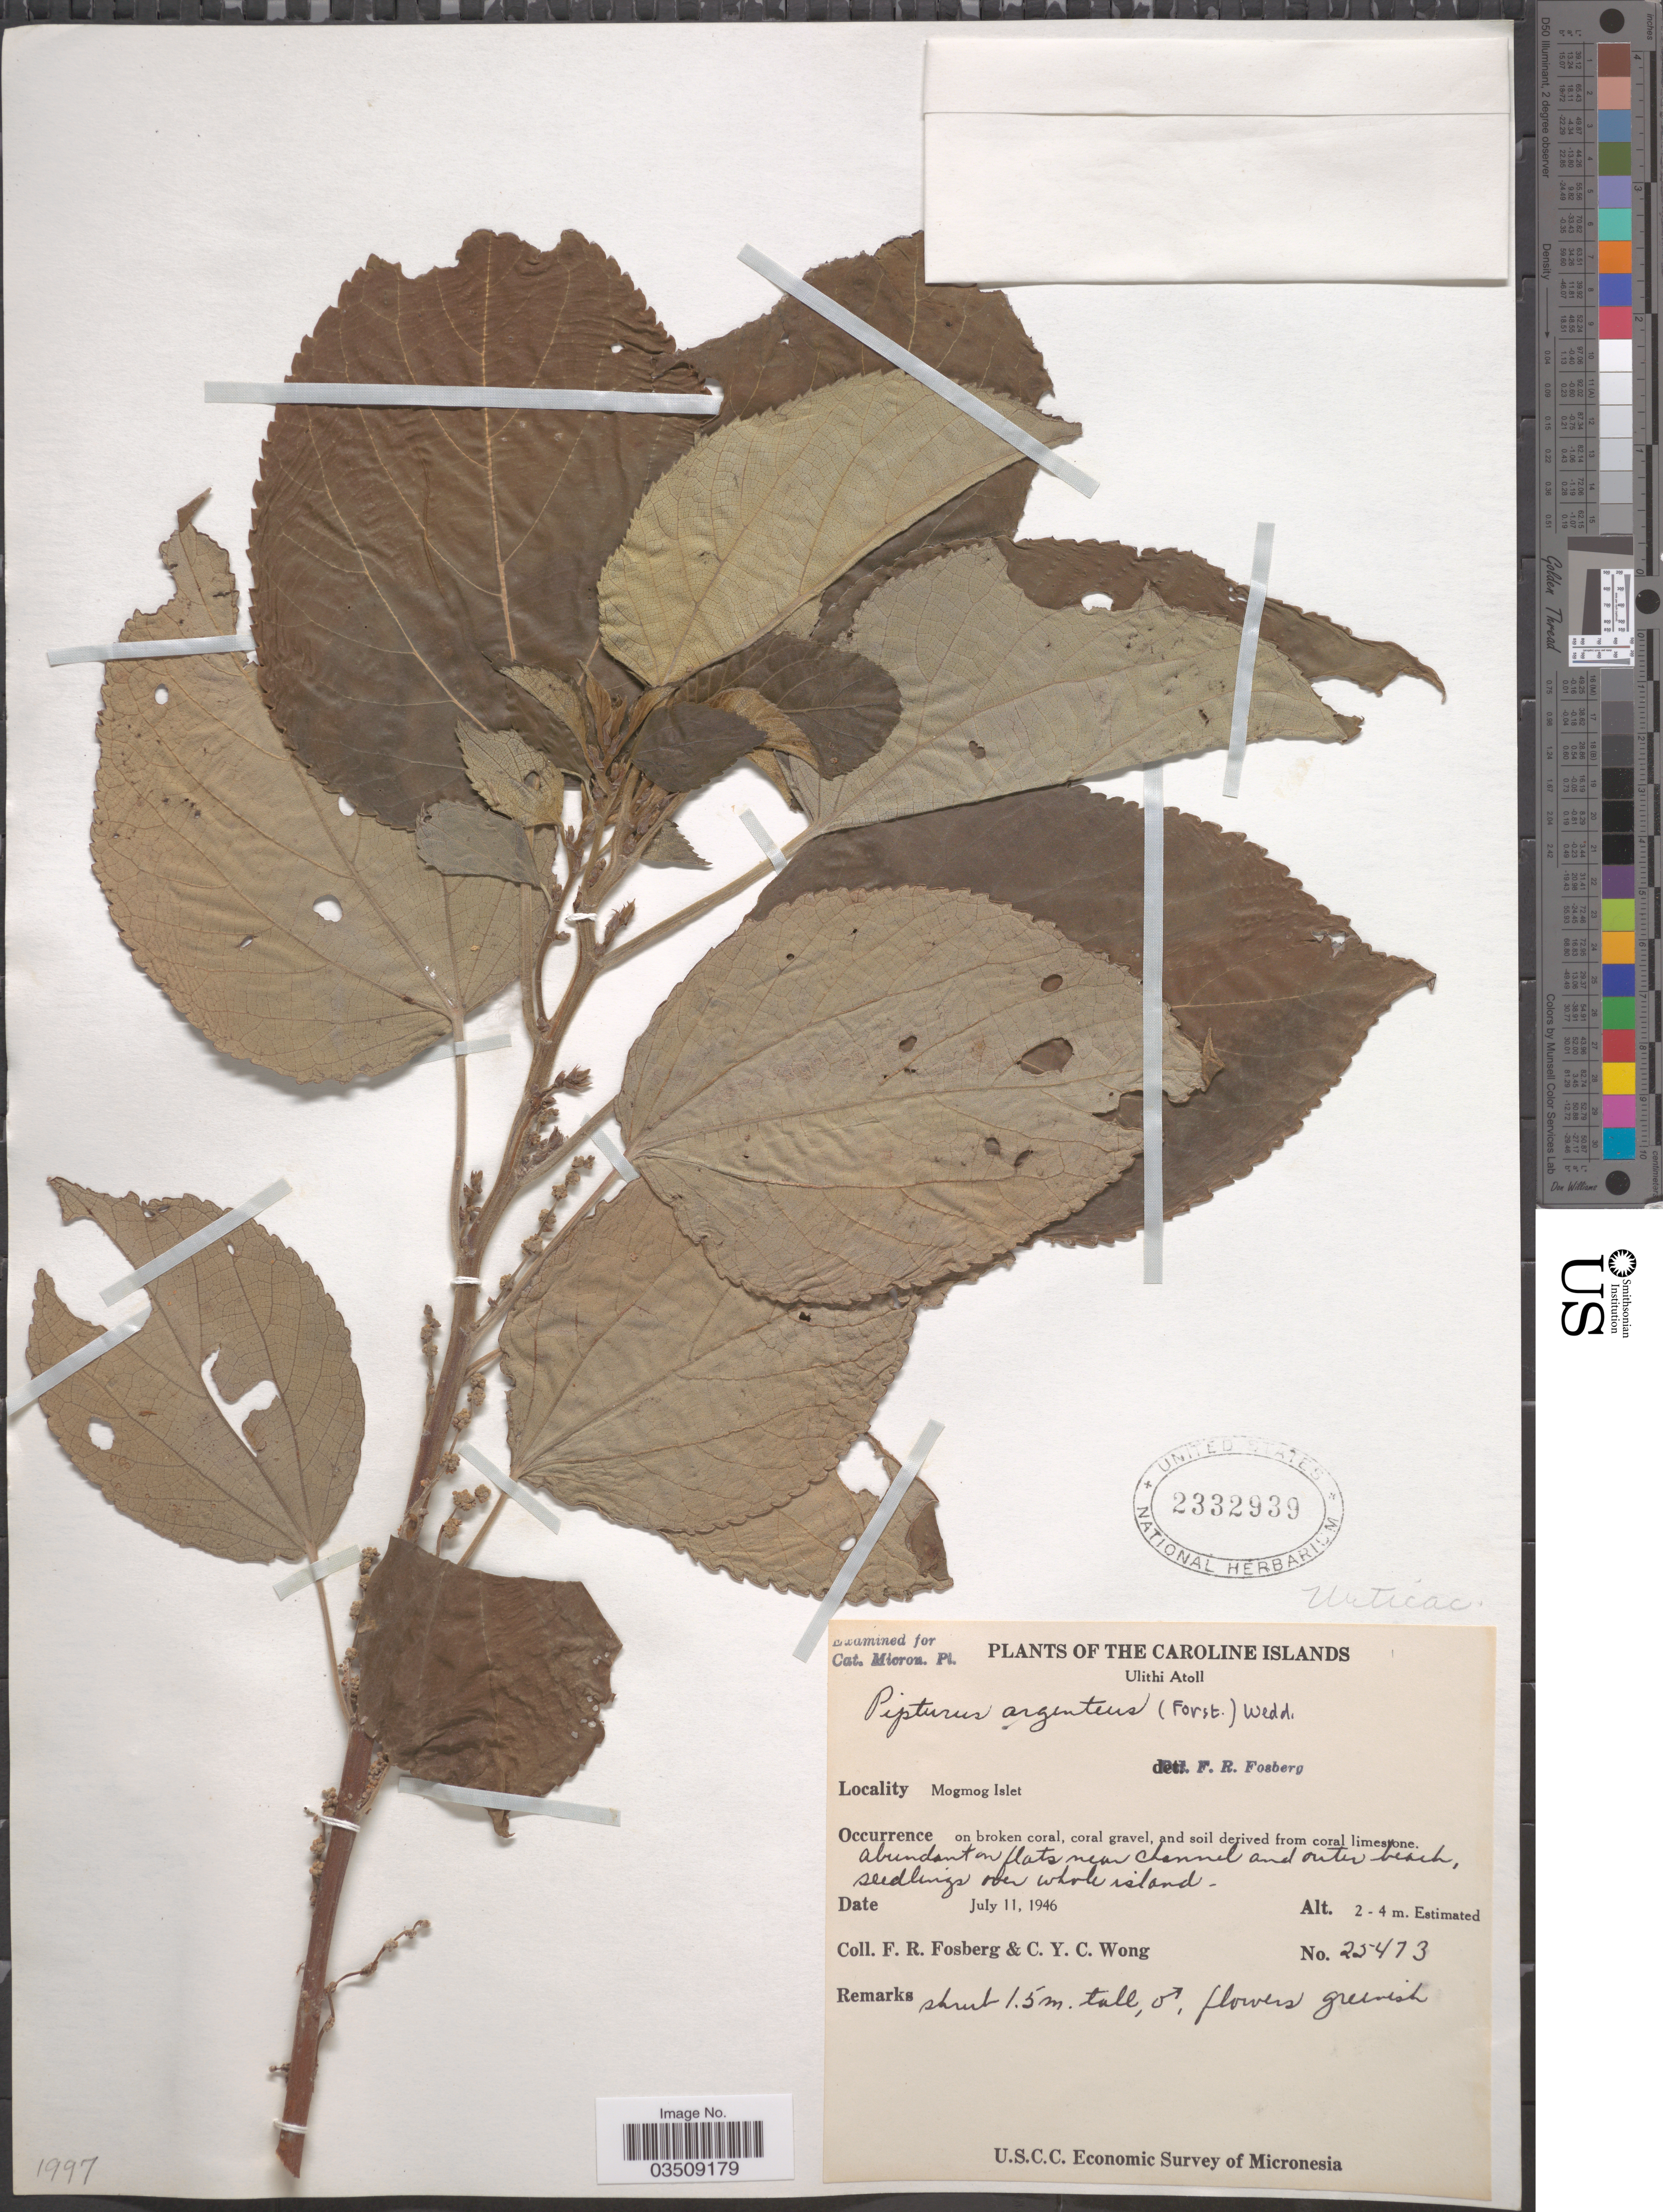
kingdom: Plantae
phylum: Tracheophyta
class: Magnoliopsida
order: Rosales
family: Urticaceae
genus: Pipturus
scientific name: Pipturus argenteus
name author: (G. Forst.) Wedd.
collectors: F. R. Fosberg & C. Y. C. Wong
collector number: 25413*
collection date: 1946-07-11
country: Micronesia, Federated States of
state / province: Yap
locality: On flats near channel and outer beach, seedlings over whole island, Mogmog Islet, Ulithi Atoll, Caroline Islands.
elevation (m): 2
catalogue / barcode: US 2332939